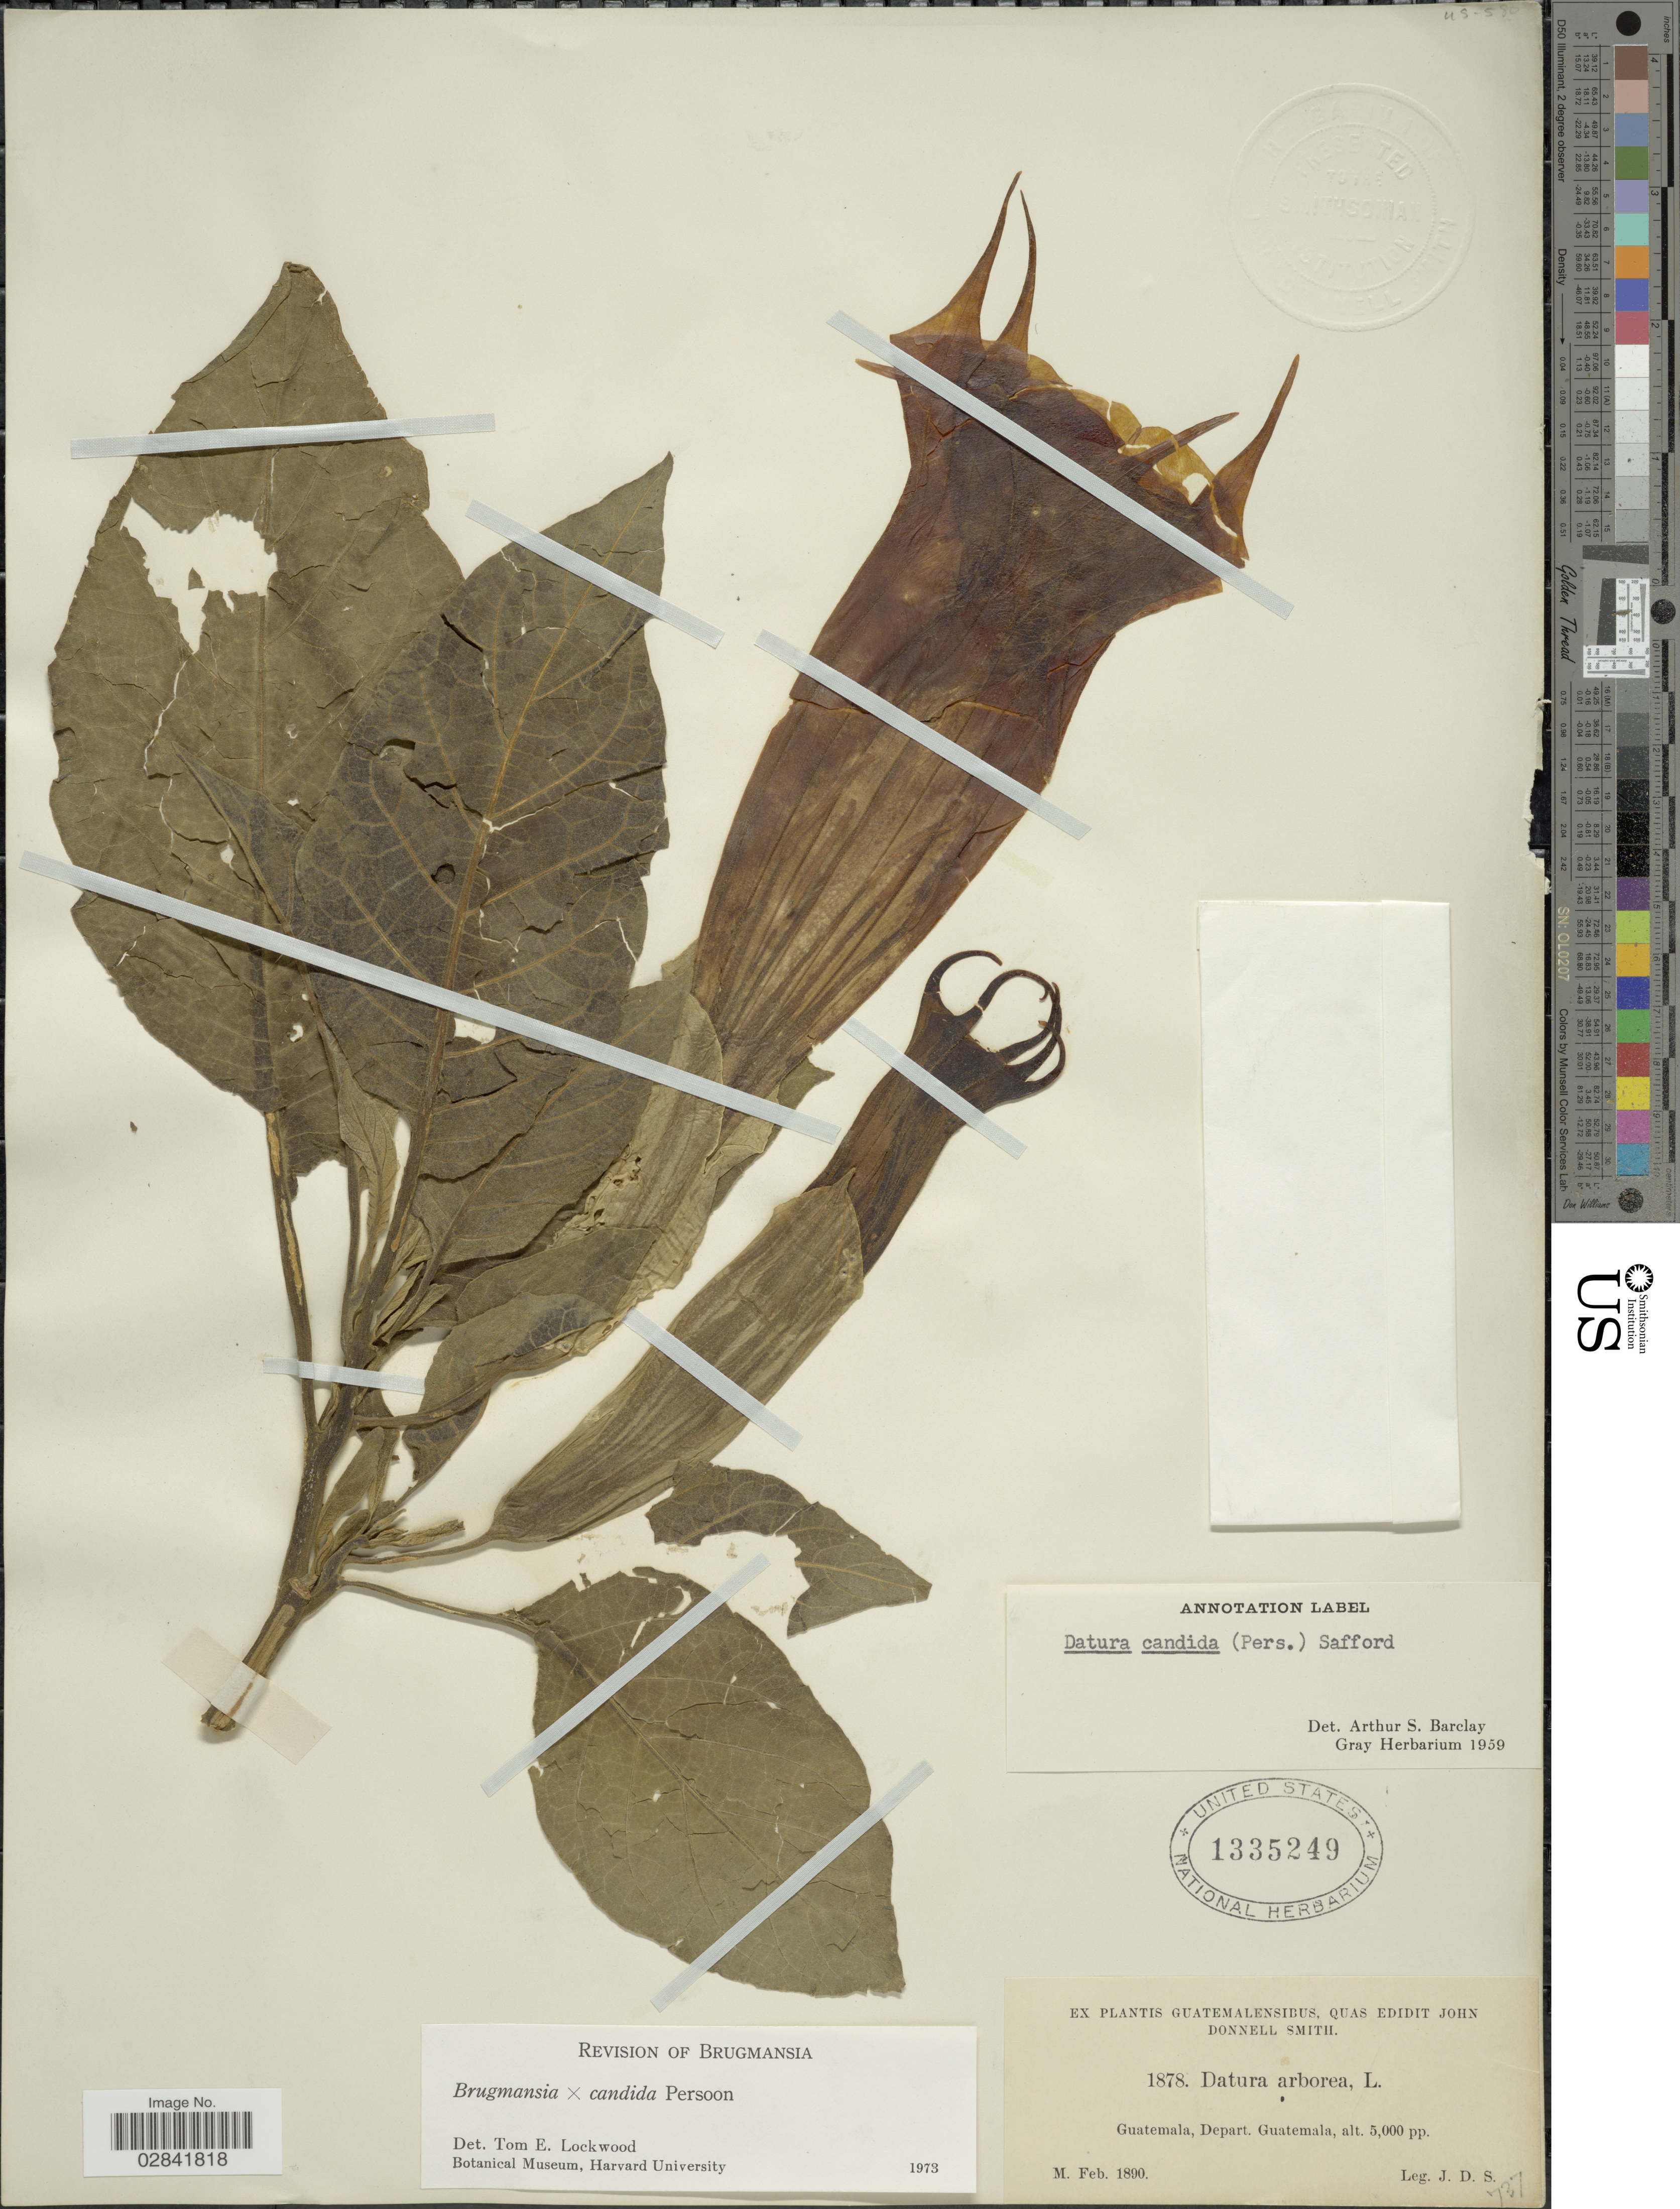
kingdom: Plantae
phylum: Tracheophyta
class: Magnoliopsida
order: Solanales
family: Solanaceae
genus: Brugmansia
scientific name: Brugmansia x candida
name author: Pers.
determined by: Lockwood, T. E.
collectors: J. Donnell Smith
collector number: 1878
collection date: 1890-02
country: Guatemala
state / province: Guatemala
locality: Depart. Guatemala.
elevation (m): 1524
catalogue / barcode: US 1335249